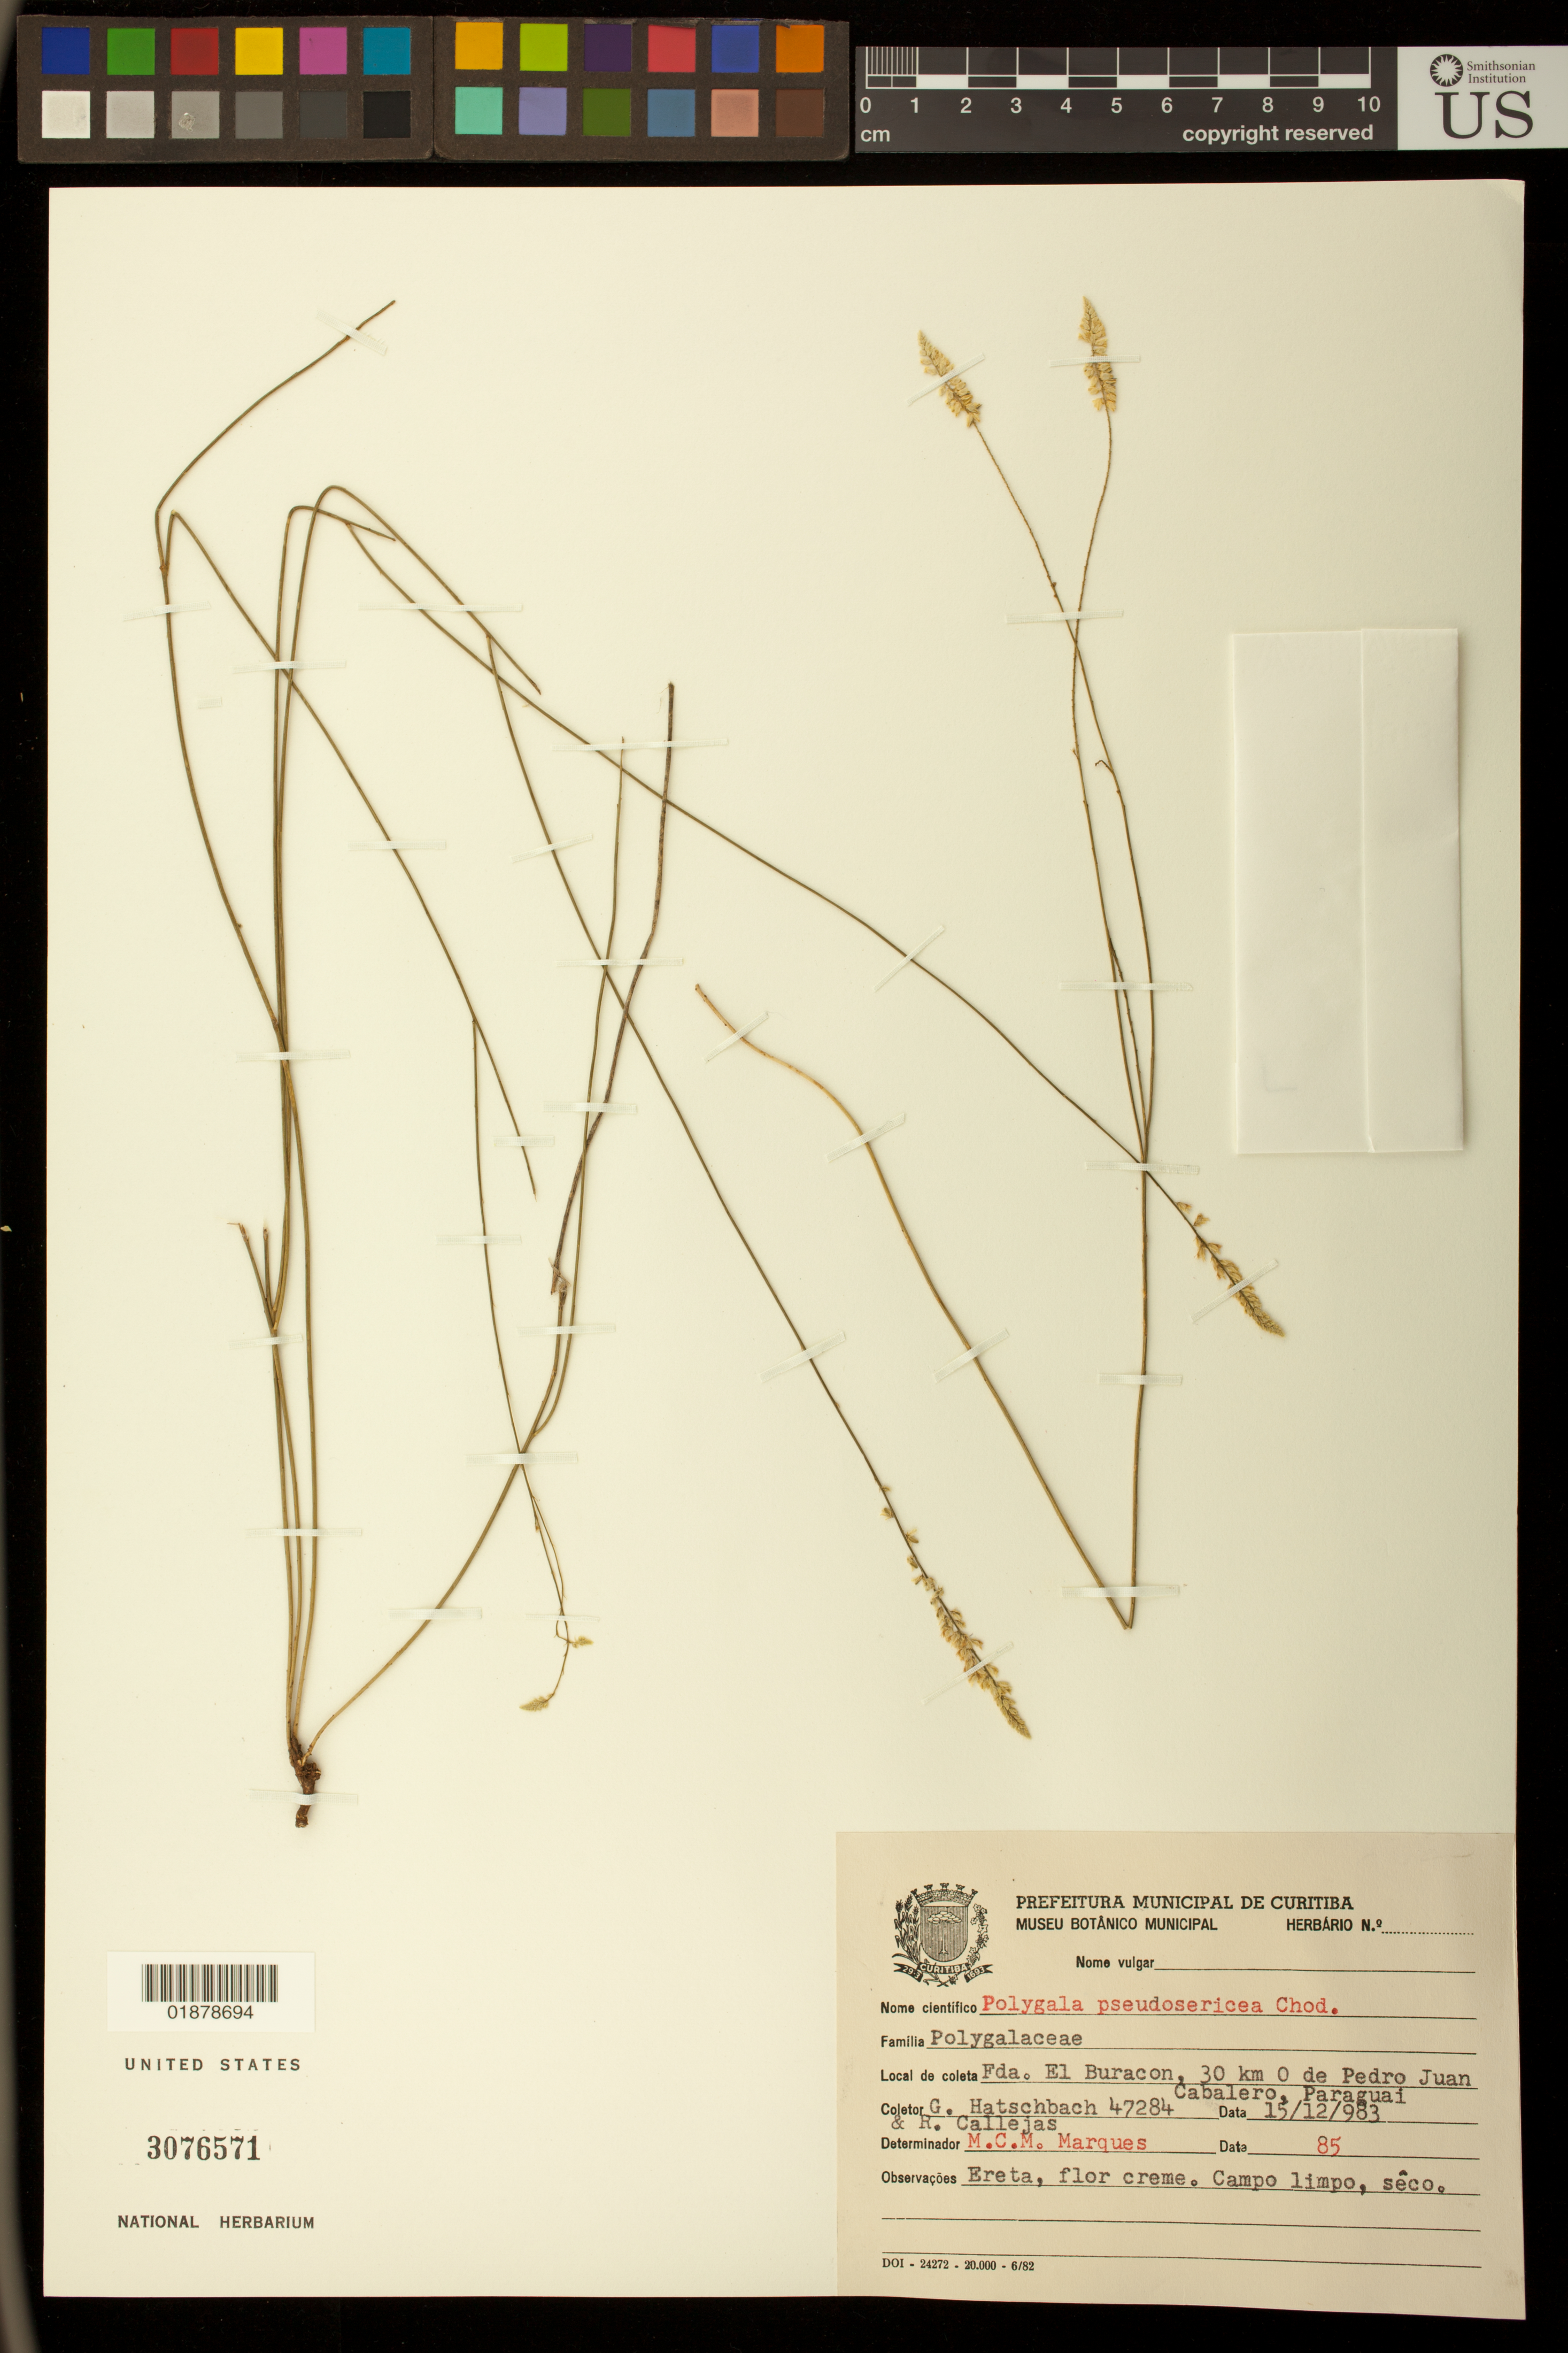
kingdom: Plantae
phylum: Tracheophyta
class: Magnoliopsida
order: Fabales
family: Polygalaceae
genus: Polygala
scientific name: Polygala monosperma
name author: A.W. Benn.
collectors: G. Hatschbach & R. Callejas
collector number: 47284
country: Paraguay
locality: Fda. El Buracon, 30 km O de Pedro Juan Cabalero.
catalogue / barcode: US 3076571